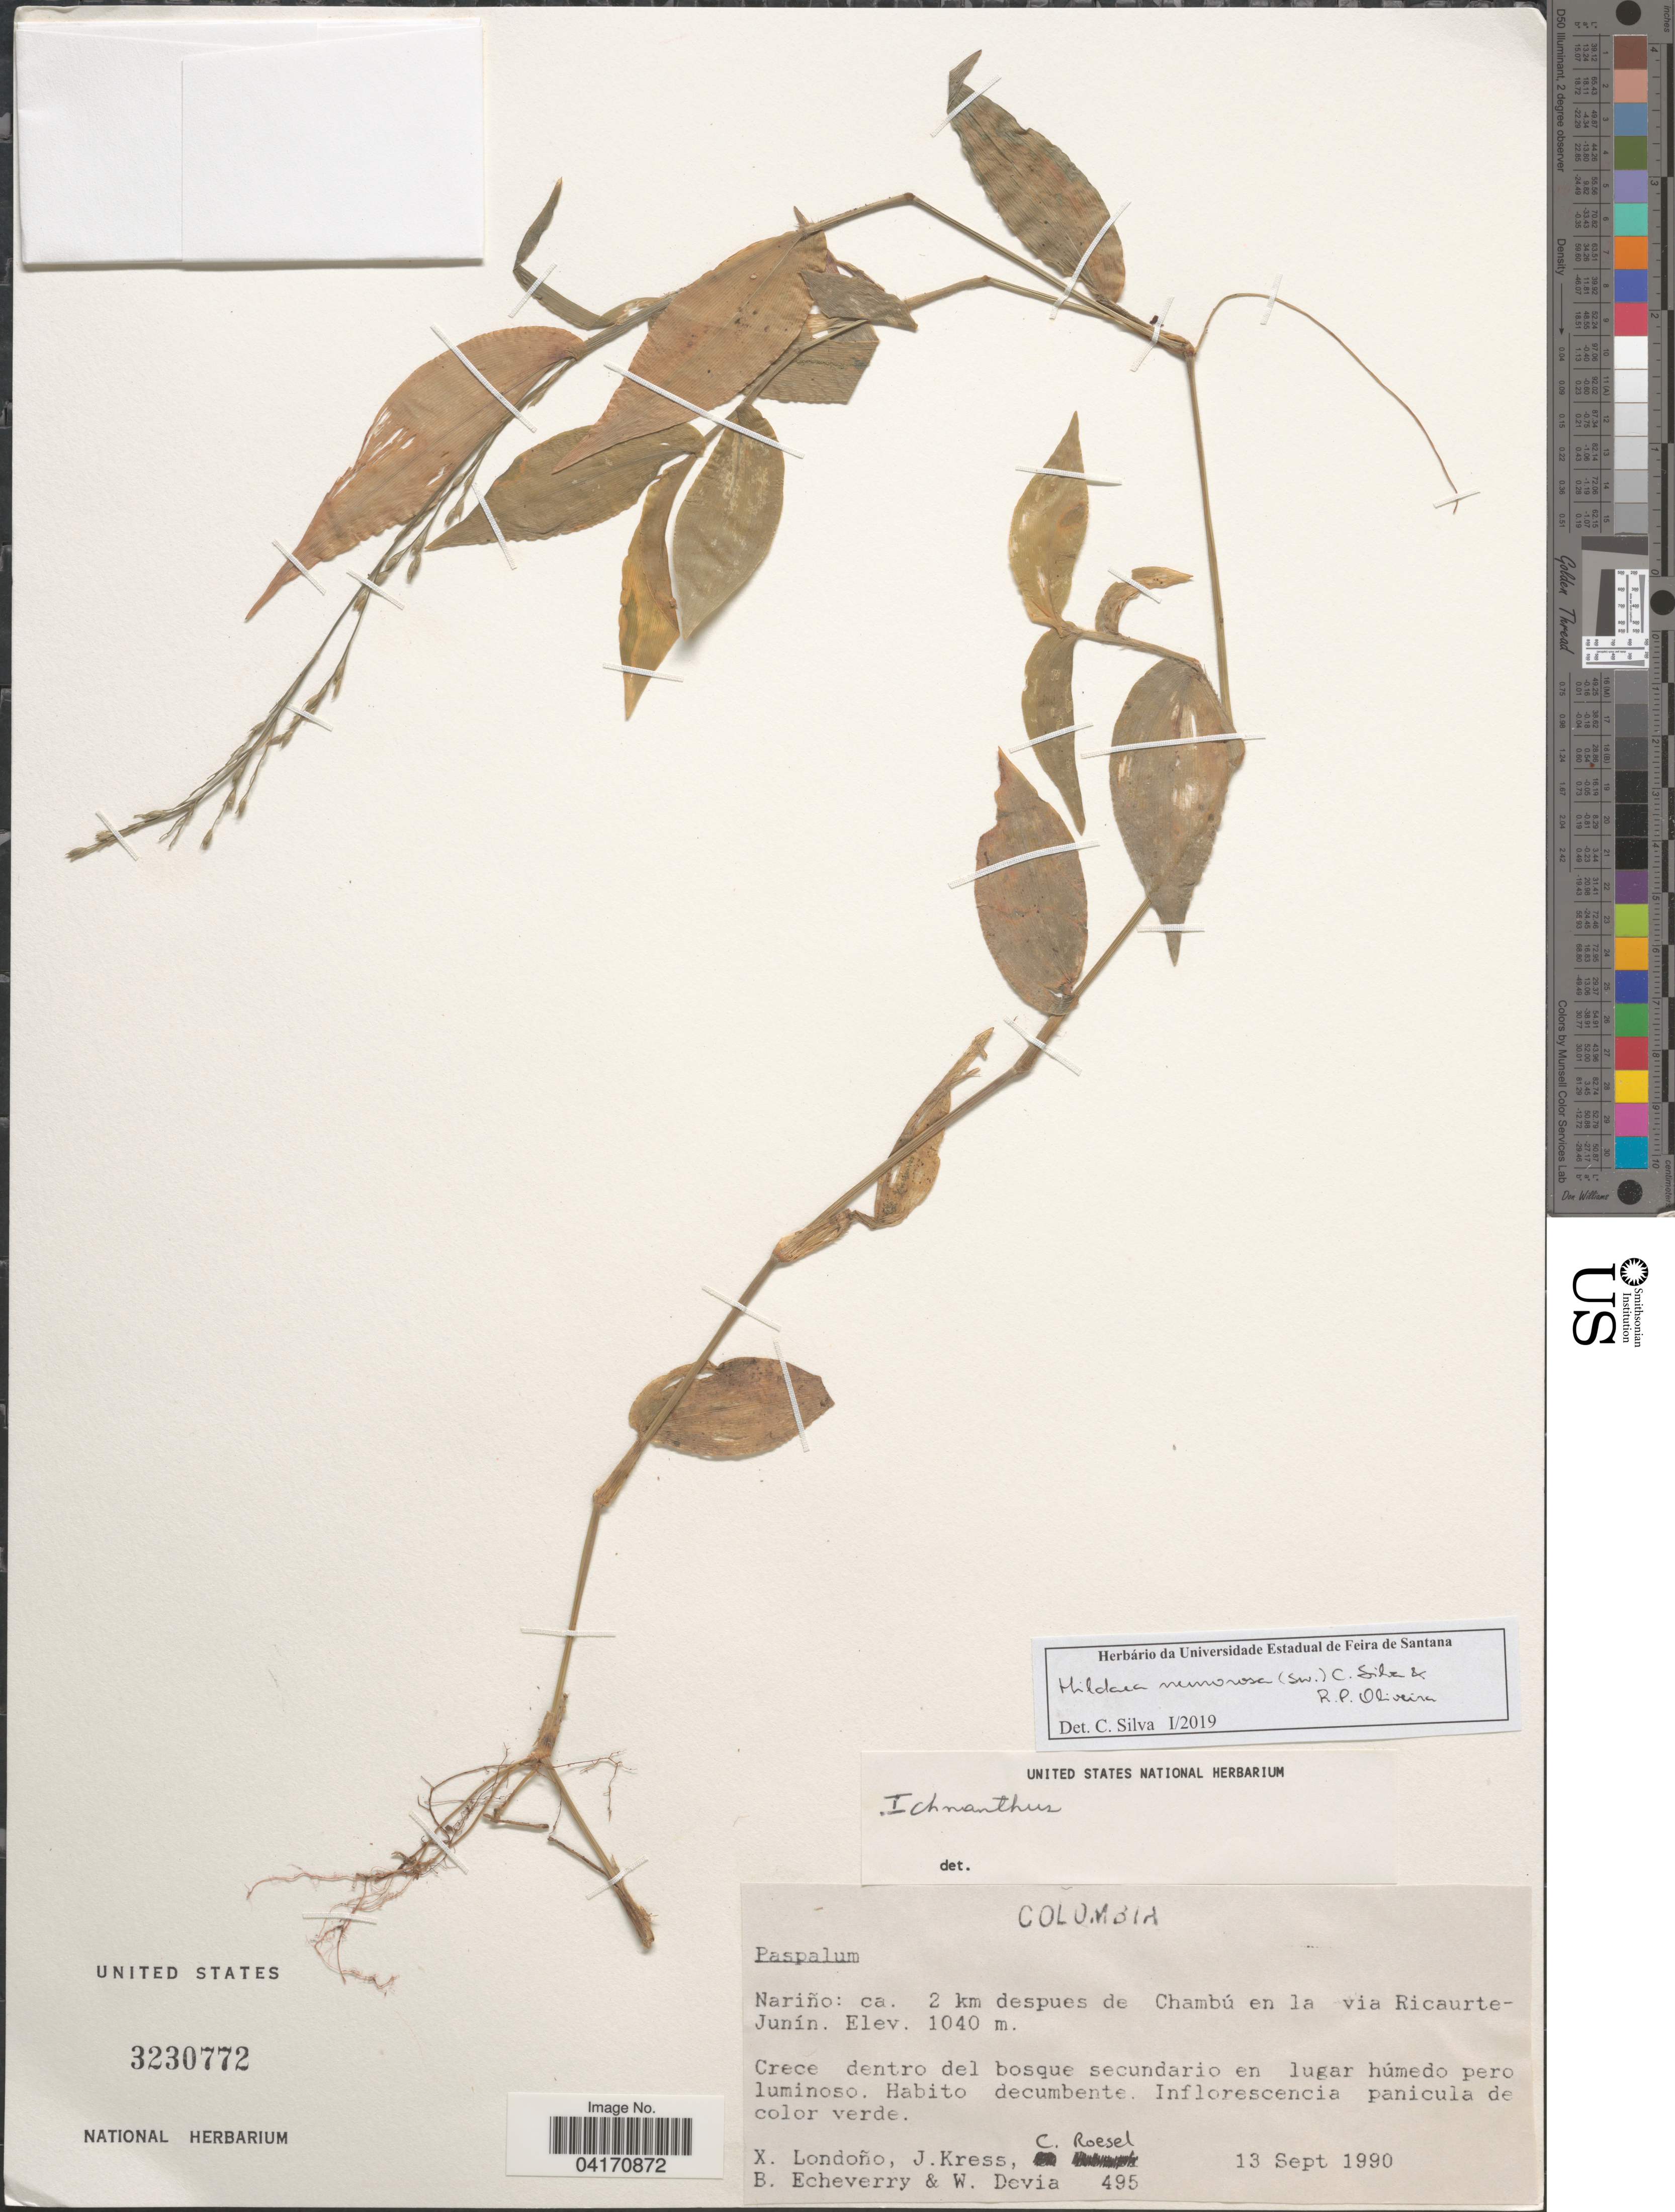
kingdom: Plantae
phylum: Tracheophyta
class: Liliopsida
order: Poales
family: Poaceae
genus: Hildaea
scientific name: Hildaea nemorosa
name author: (Sw.) C. Silva & R.P. Oliveira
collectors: X. Londoño, W. J. Kress, C. S. Roesel, B. Echeverry & W. Devia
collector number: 495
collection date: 1990-09-13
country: Colombia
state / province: Nariño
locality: Ca. 2 km despues de Chambú en la via Ricaurte-Junín.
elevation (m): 1040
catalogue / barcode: US 3230772